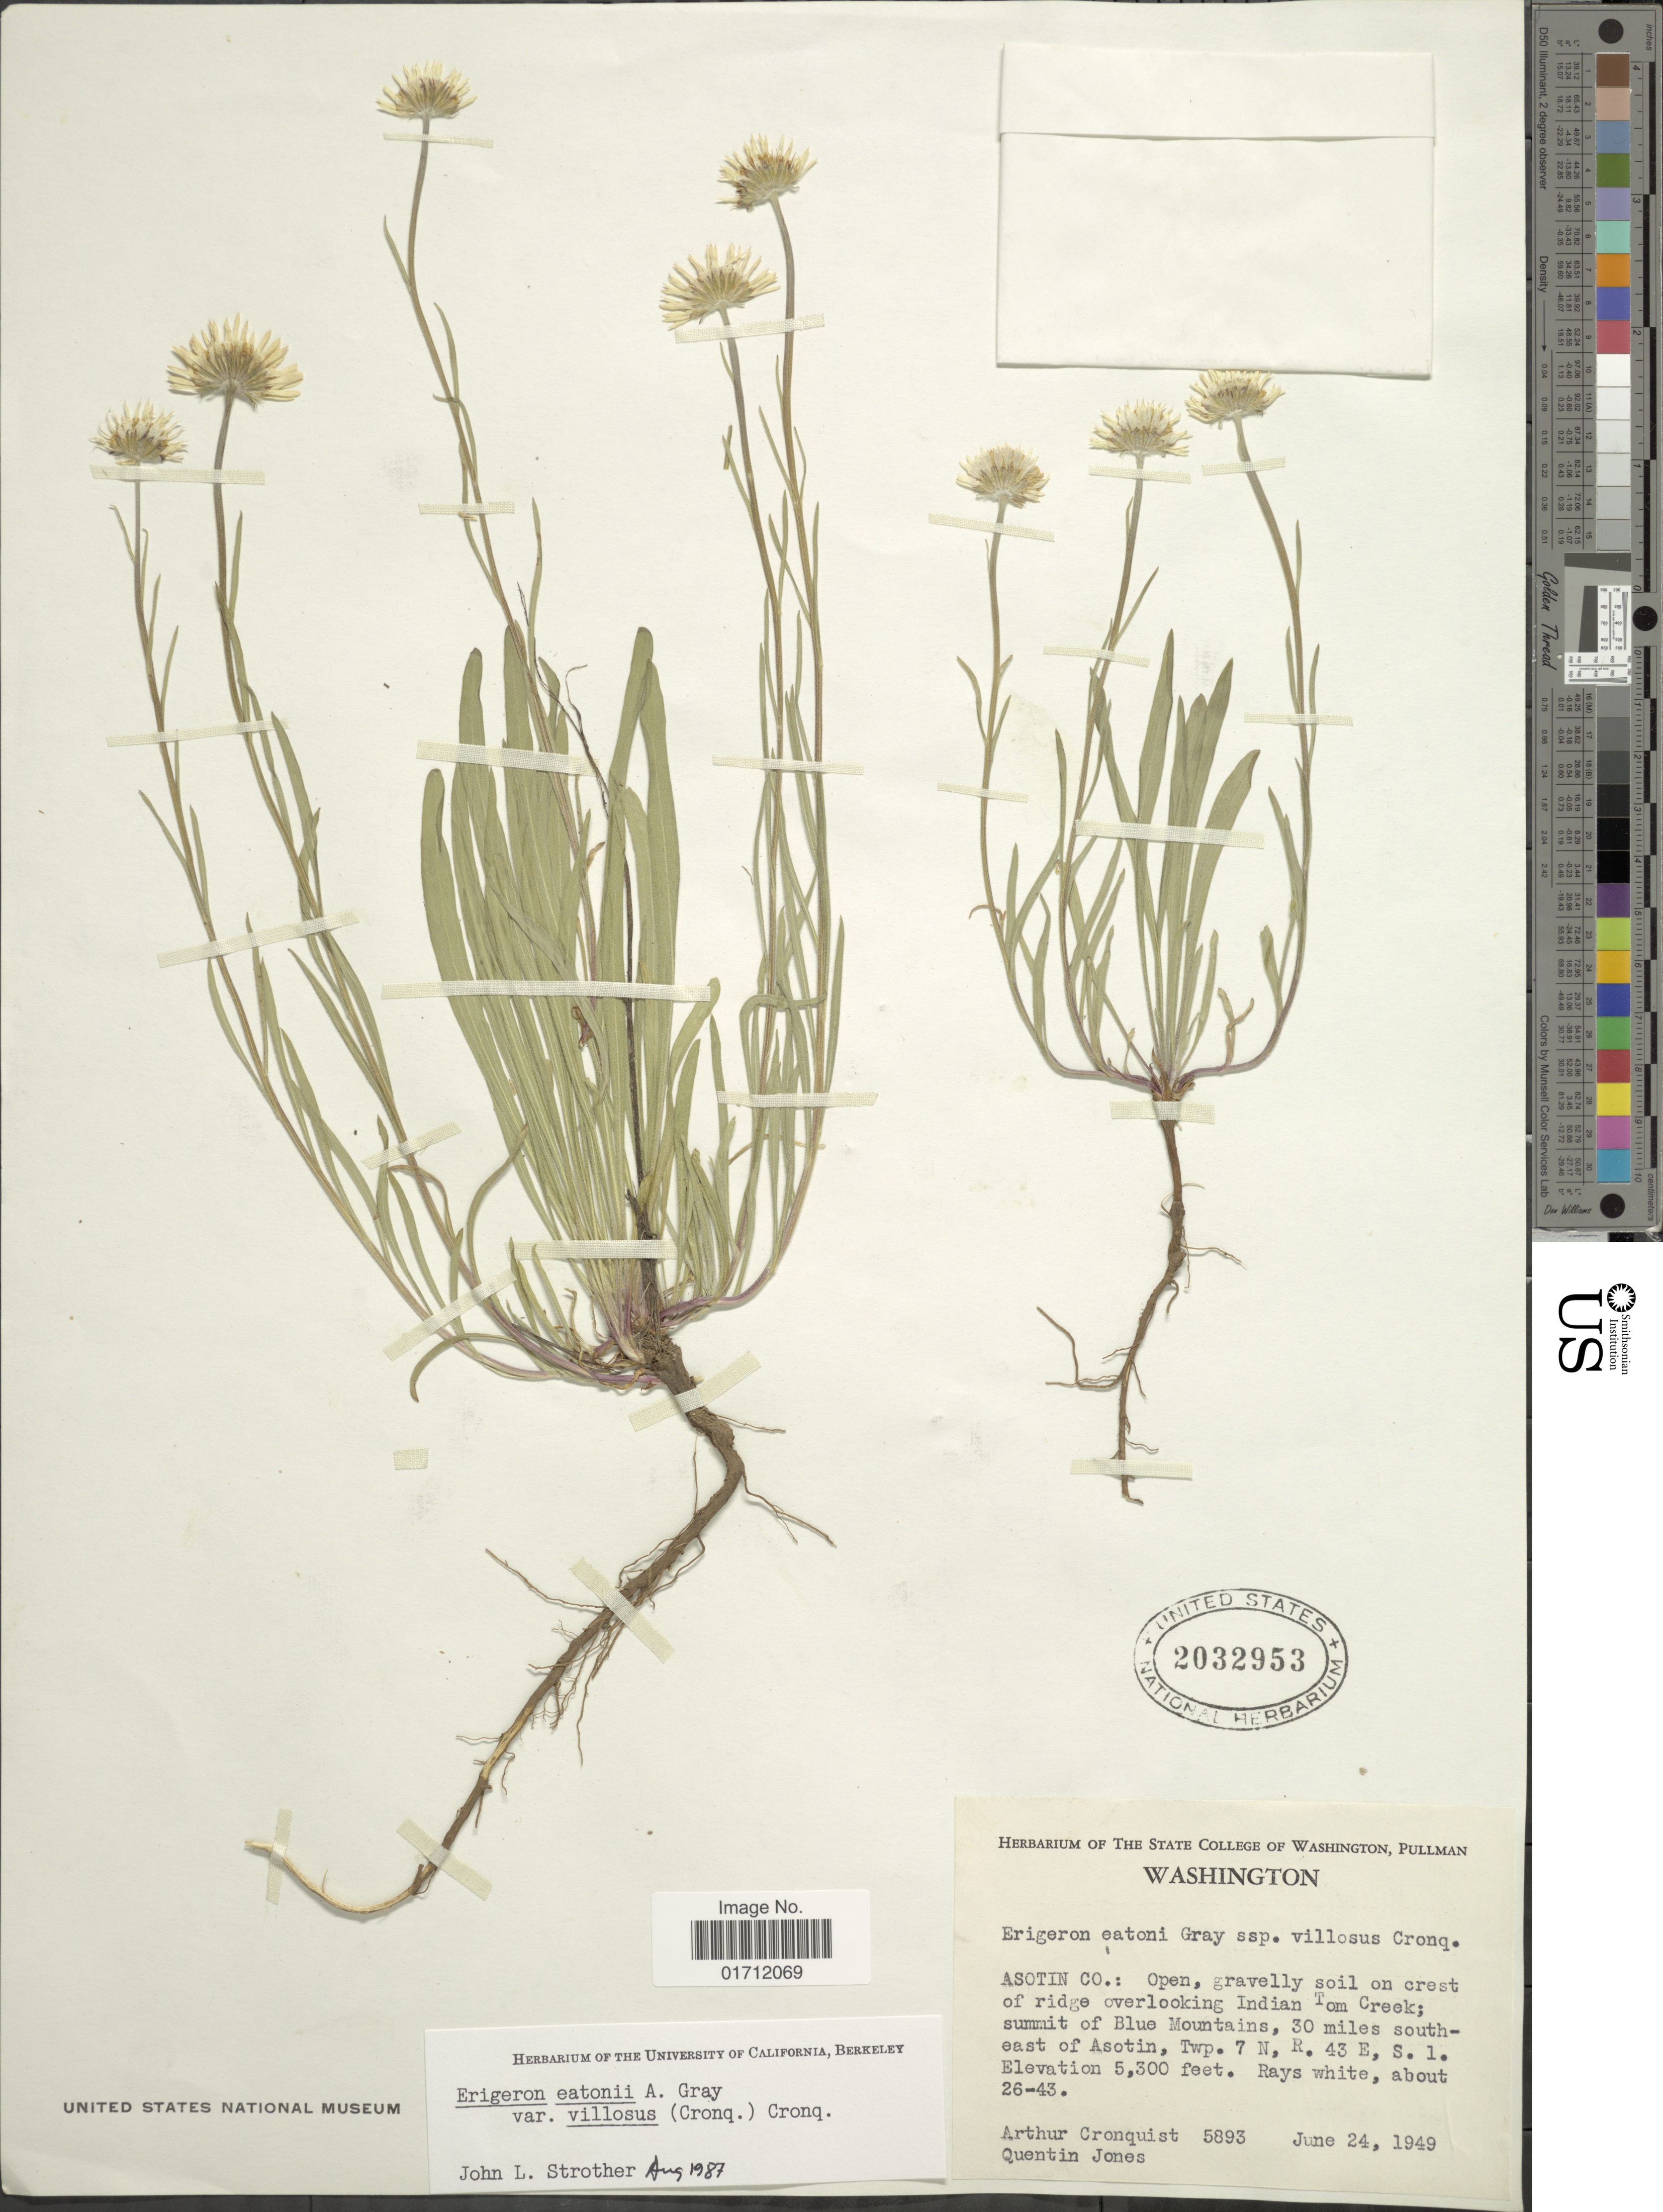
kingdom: Plantae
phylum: Tracheophyta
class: Magnoliopsida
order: Asterales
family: Asteraceae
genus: Erigeron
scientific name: Erigeron eatonii var. villosus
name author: (Cronq.) Cronq.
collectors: A. J. Cronquist & Q. Jones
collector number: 5893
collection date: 1949-06-24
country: United States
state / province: Washington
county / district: Asotin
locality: Asotin Co.: ridge overlooking Indian Tom Creek; summit of Blue Mountains, 30 miles south east of Asotin, Twp. 7N, R.43E, S.1.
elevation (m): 1615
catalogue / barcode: US 2032953